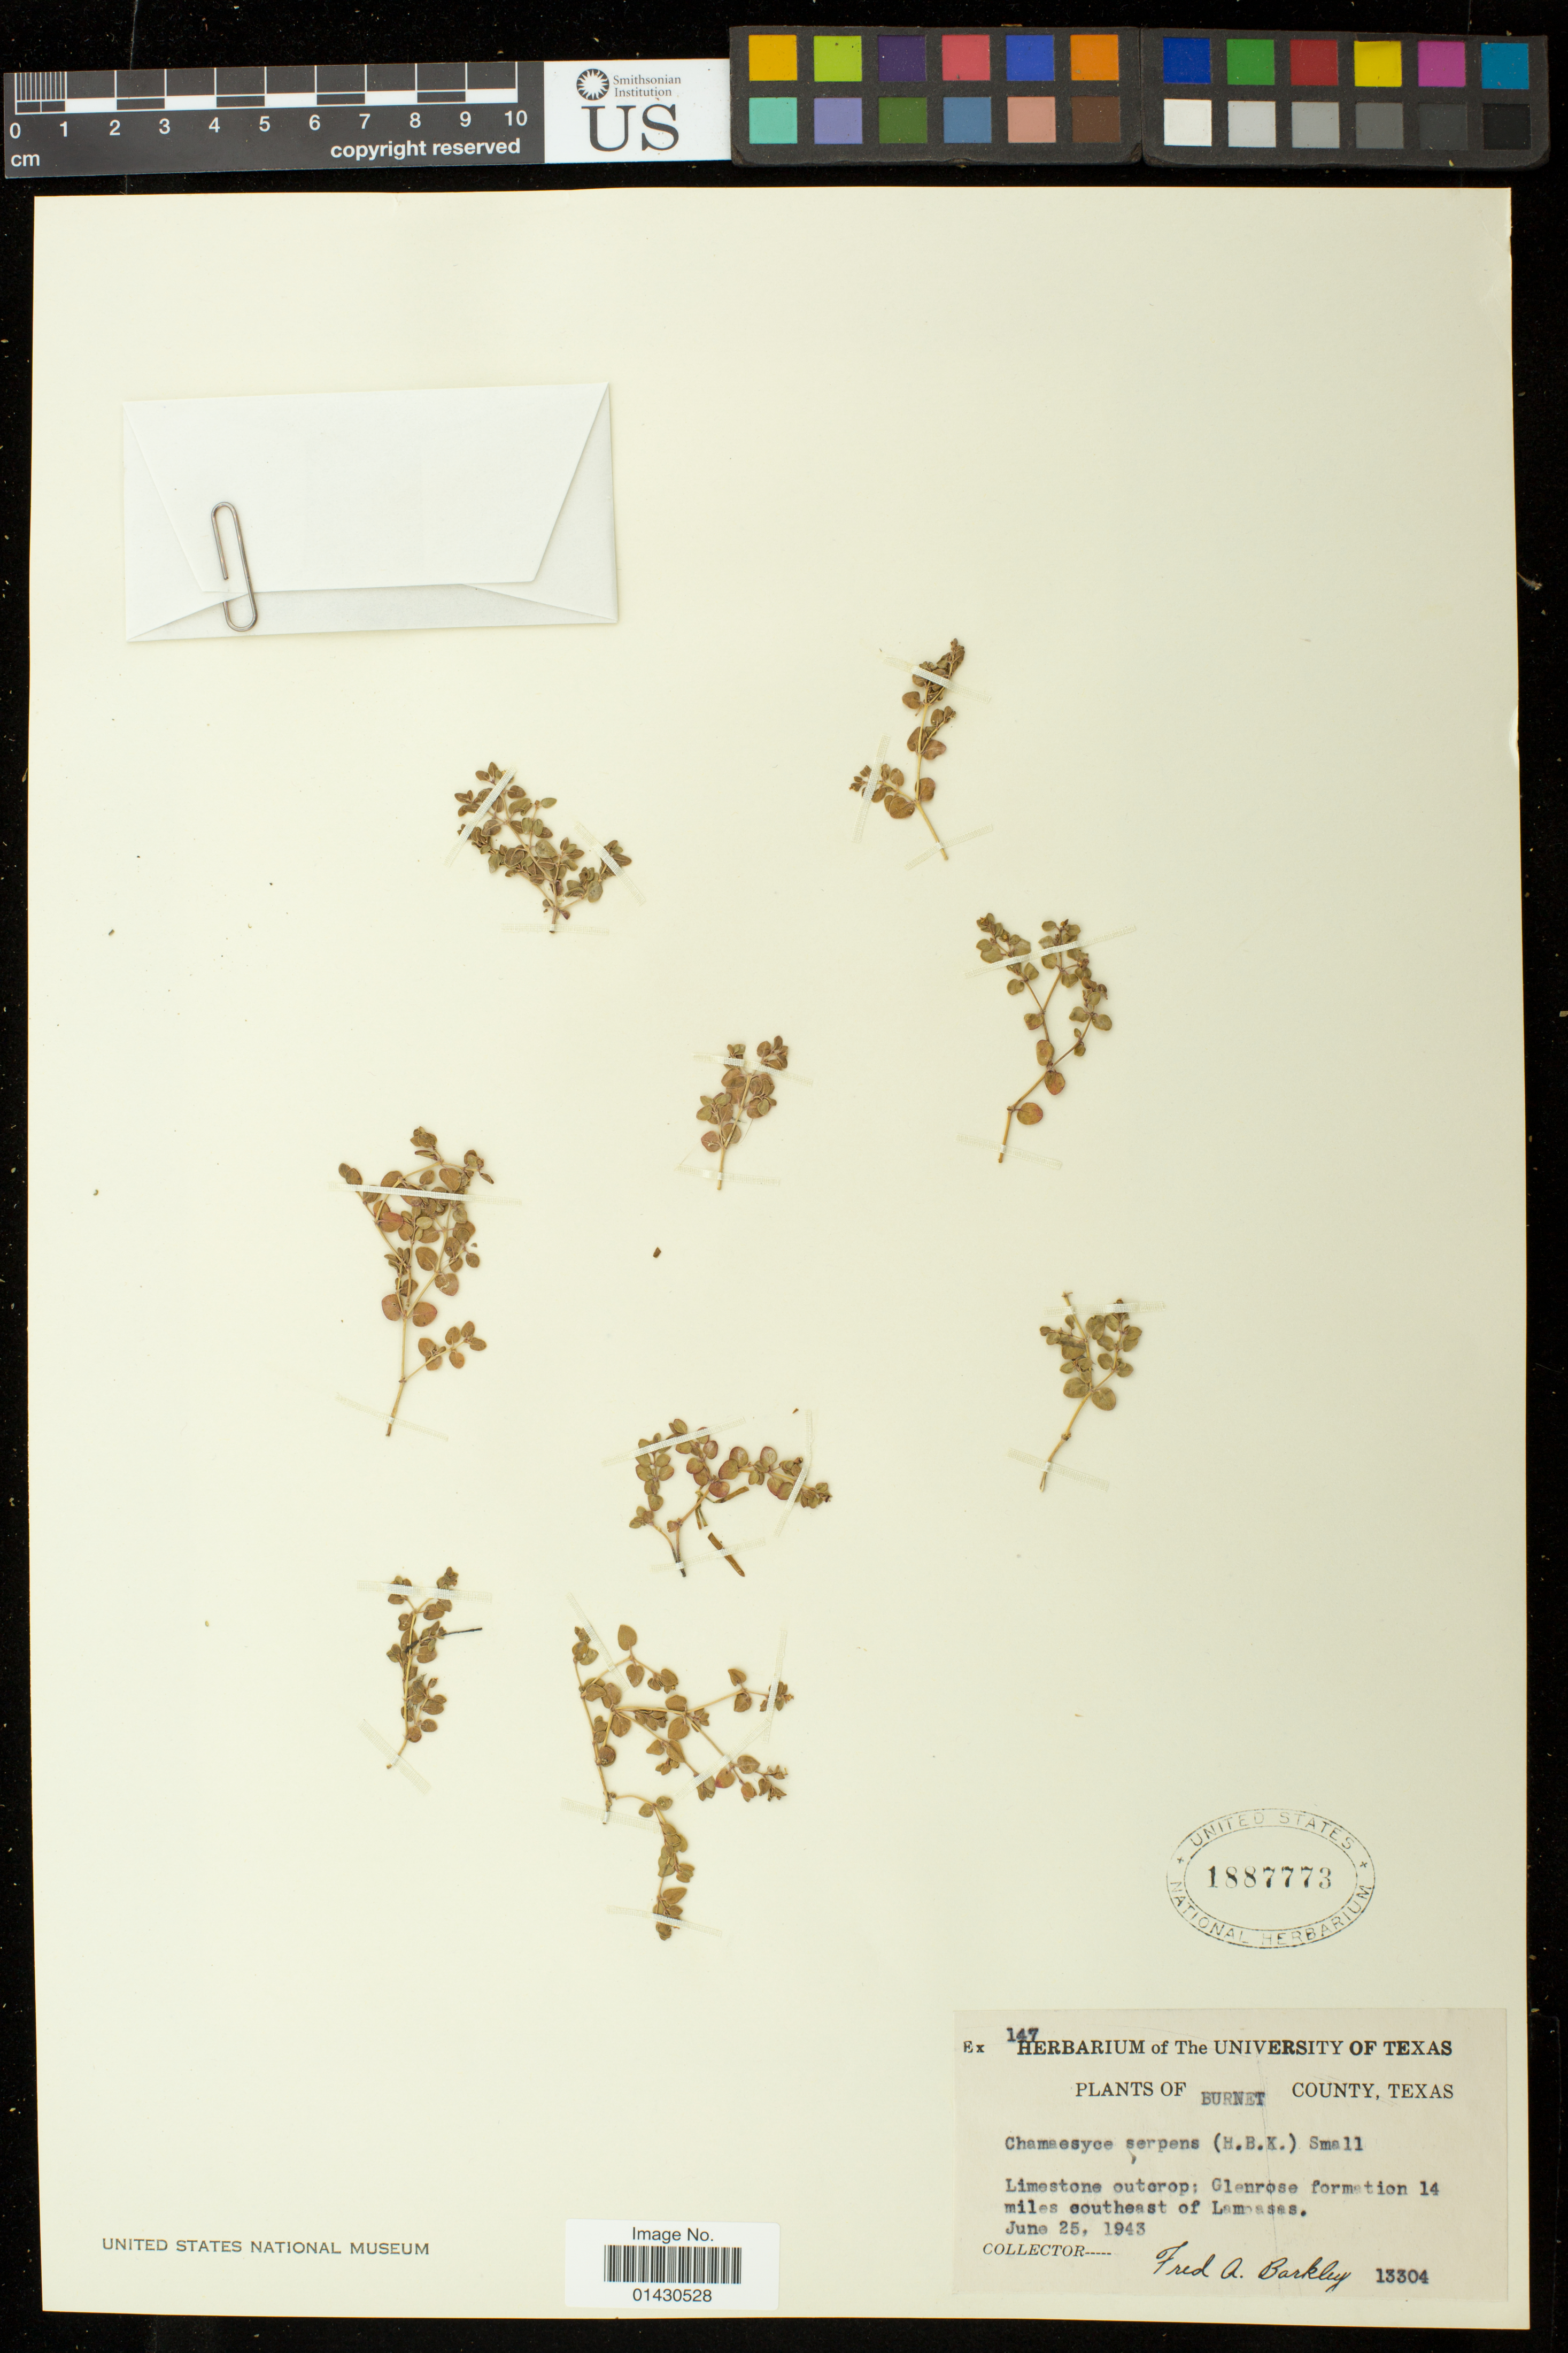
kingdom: Plantae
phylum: Tracheophyta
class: Magnoliopsida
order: Malpighiales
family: Euphorbiaceae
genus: Euphorbia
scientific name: Euphorbia serpens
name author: Kunth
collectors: F. A. Barkley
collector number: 13304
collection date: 1943-06-25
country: United States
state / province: Texas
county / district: Burnet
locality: Glenrose formation 14 miles southeast of Lampasas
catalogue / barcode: US 1887773